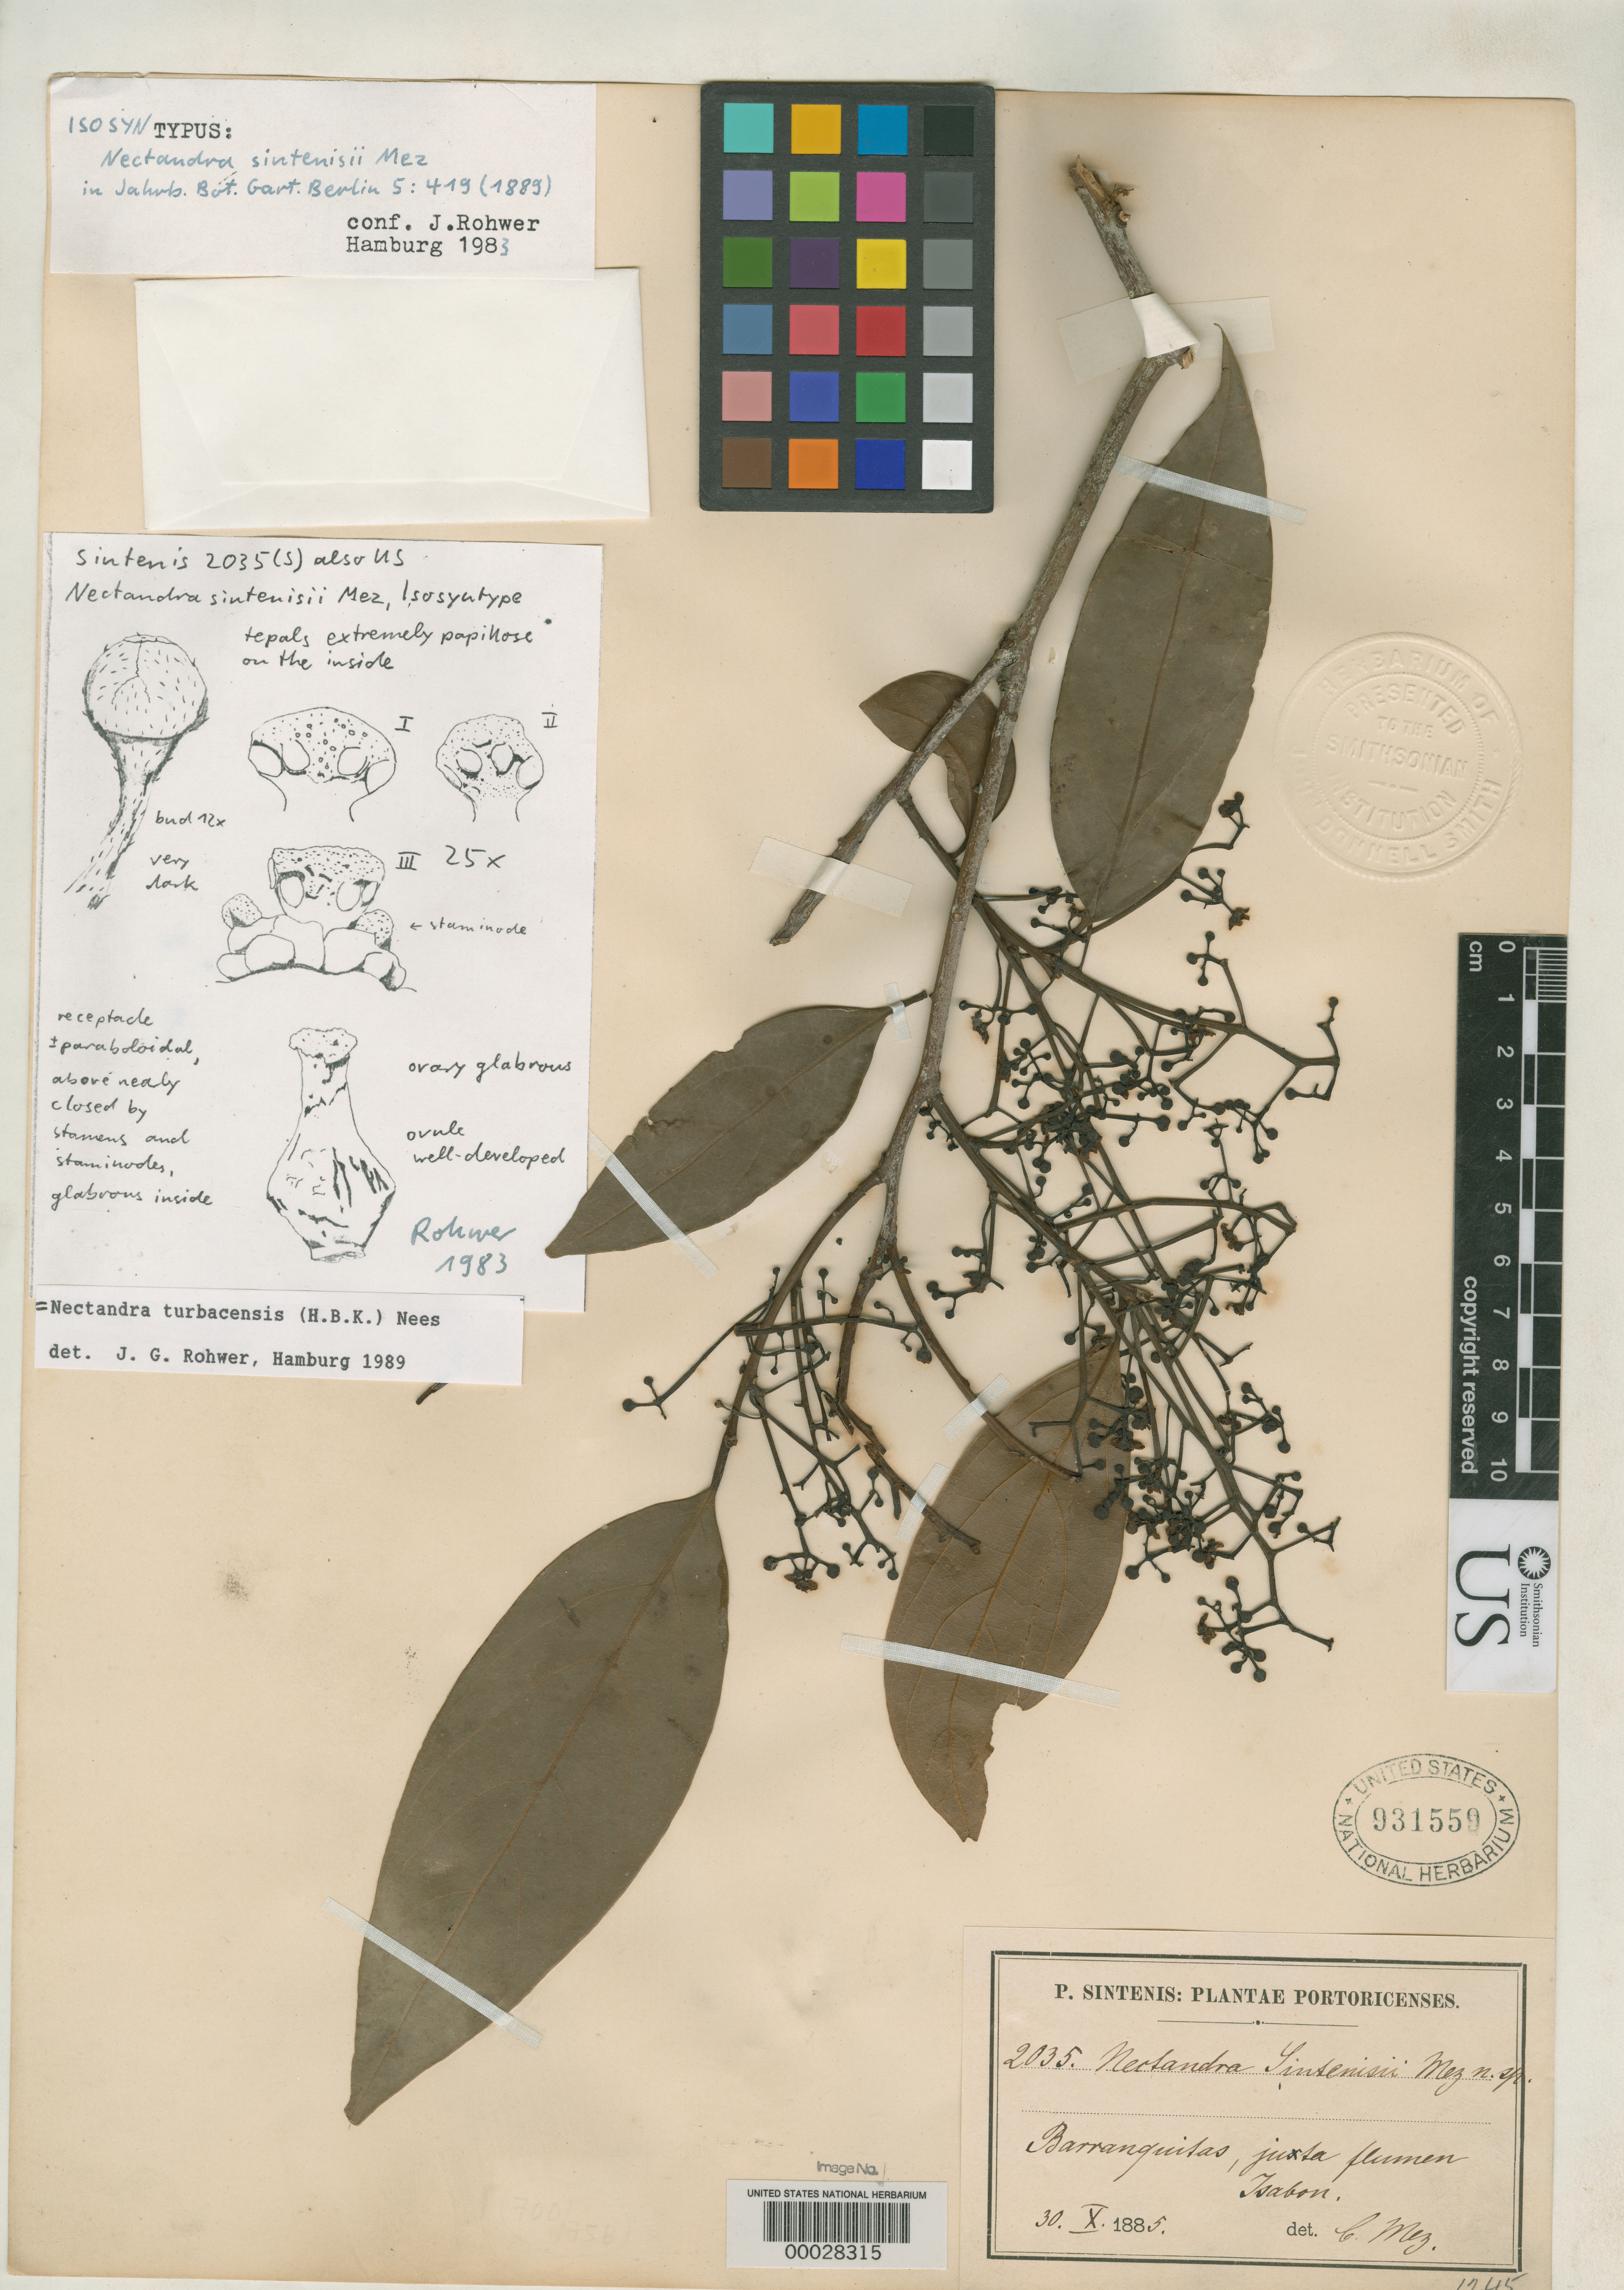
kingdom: Plantae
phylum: Tracheophyta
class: Magnoliopsida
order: Laurales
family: Lauraceae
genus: Nectandra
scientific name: Nectandra sintenisii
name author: Mez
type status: Isosyntype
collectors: P. Sintenis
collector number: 2035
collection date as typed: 30 Oct 1885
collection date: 1885-10-30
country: Puerto Rico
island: Greater Antilles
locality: Barranquitas, Rio Isabon.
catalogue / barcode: US 931559